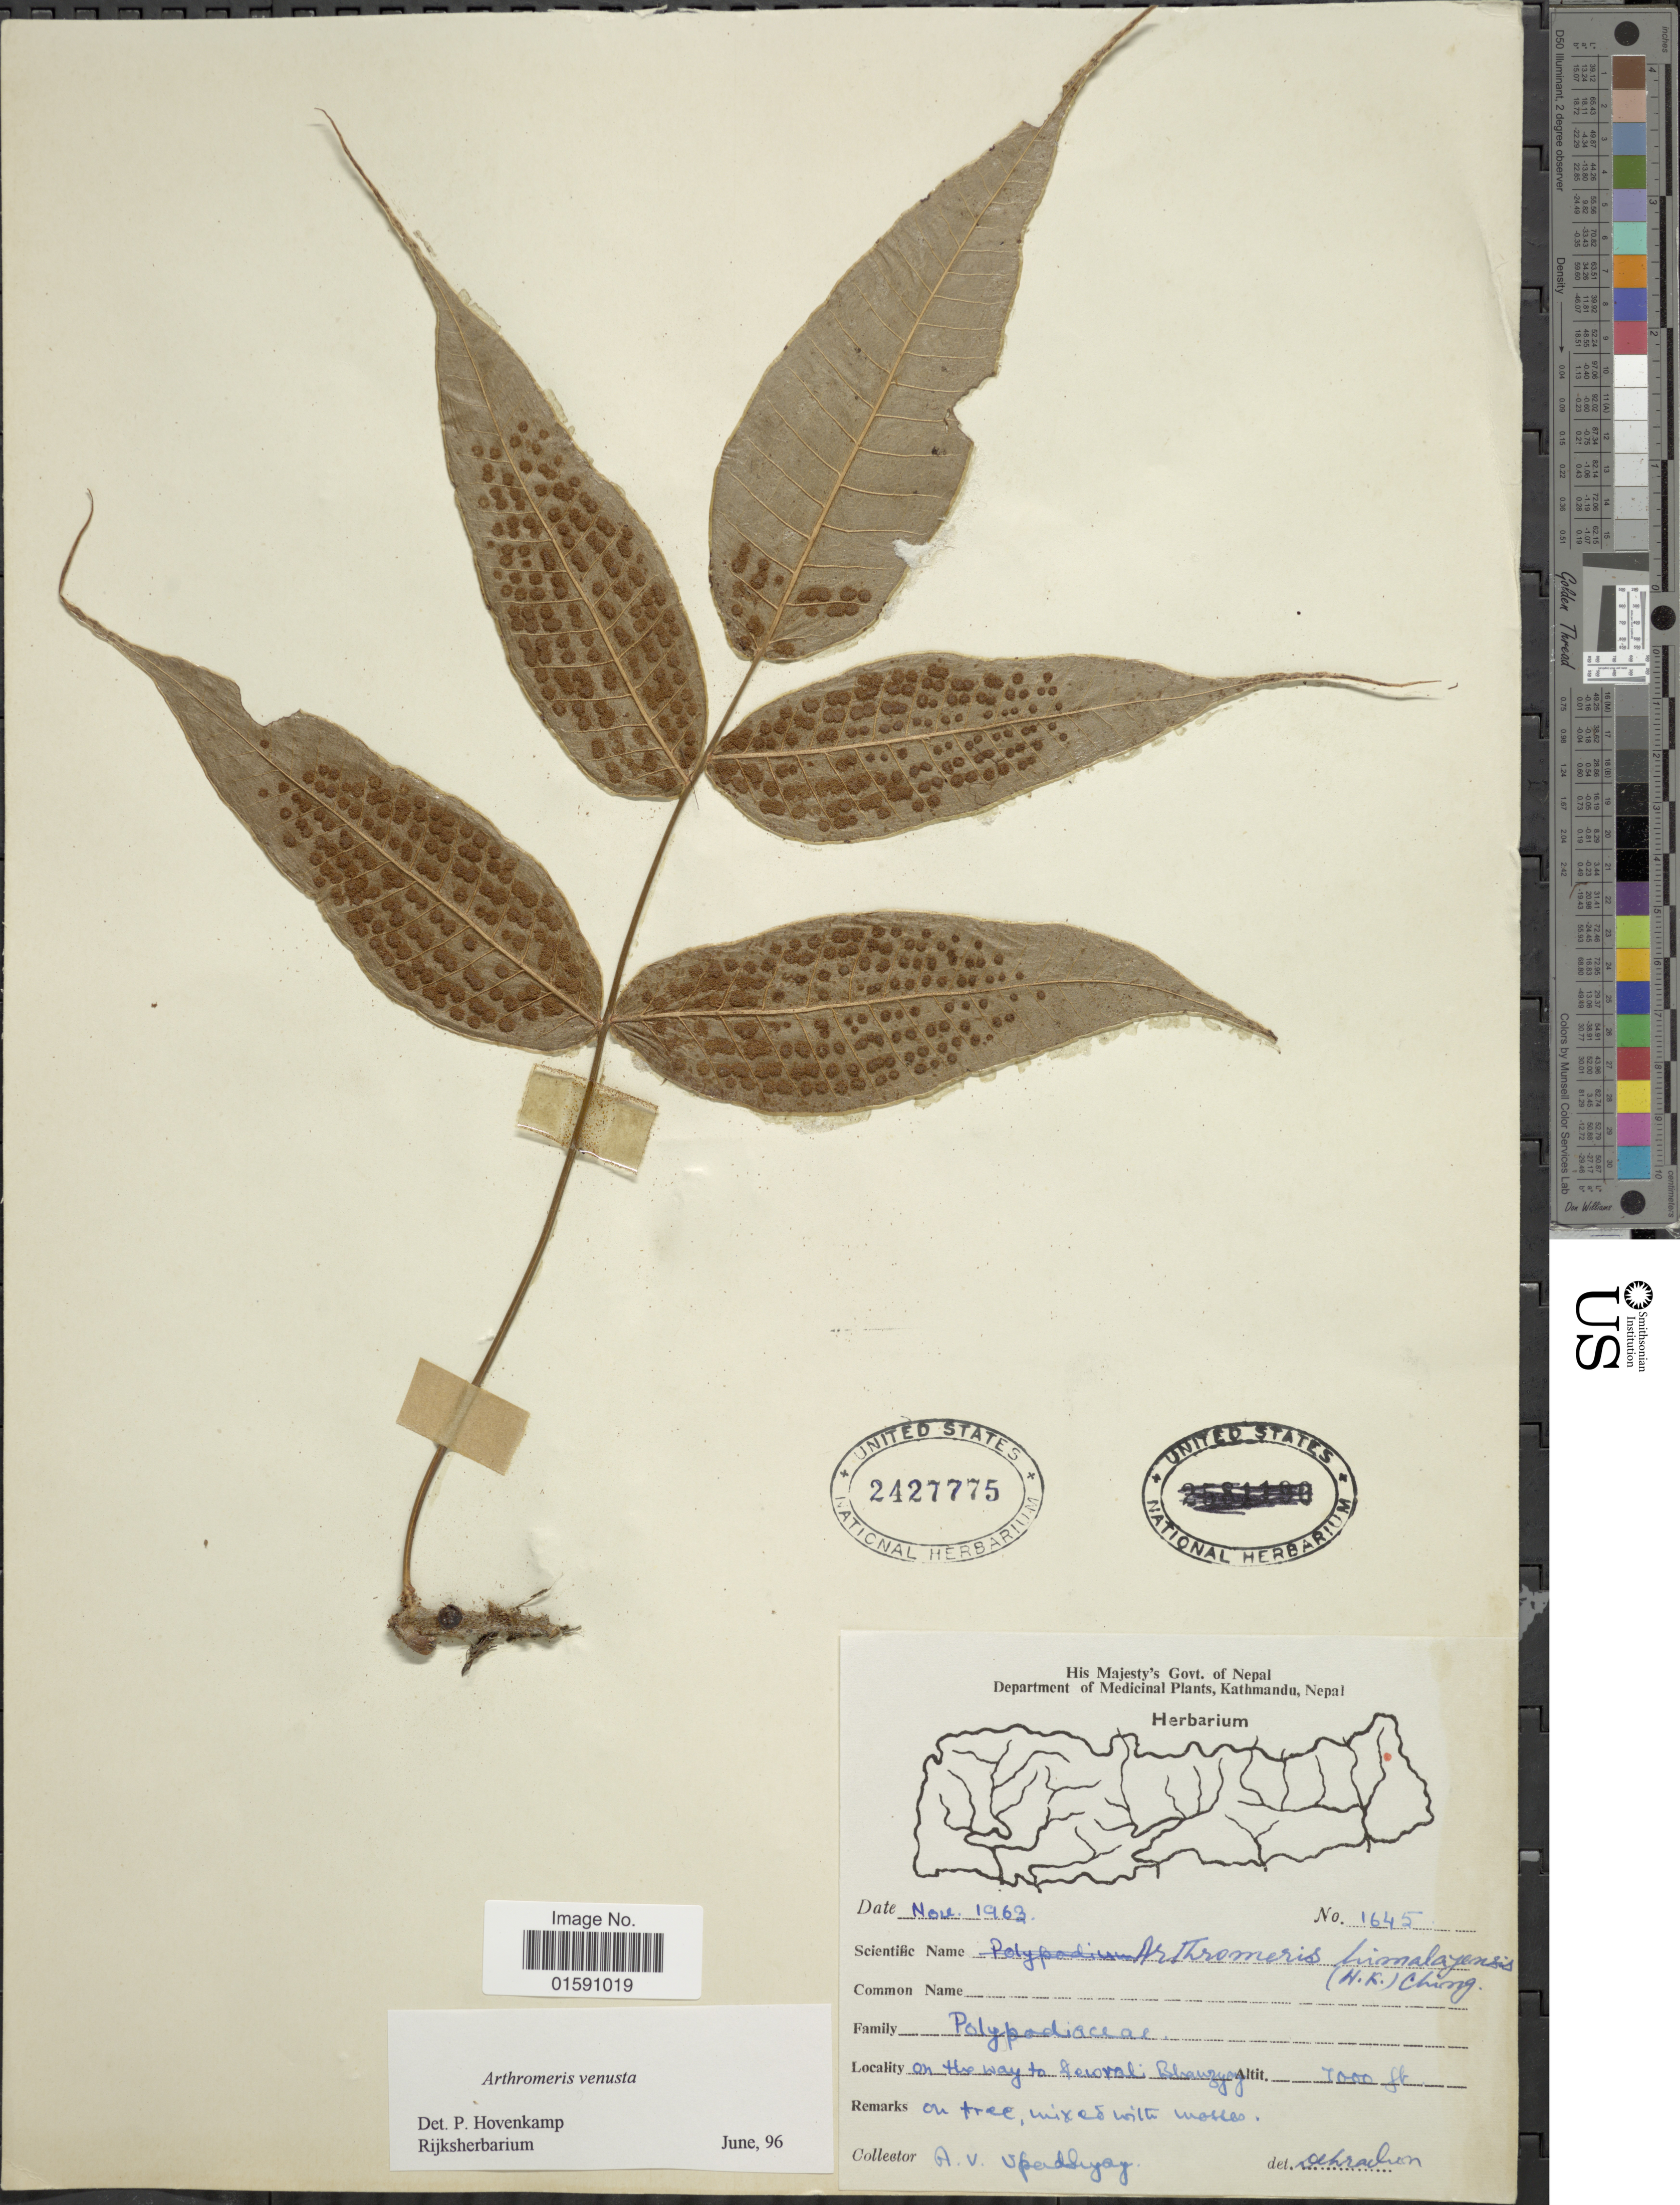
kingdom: Plantae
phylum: Tracheophyta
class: Polypodiopsida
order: Polypodiales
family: Polypodiaceae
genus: Arthromeris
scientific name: Arthromeris venusta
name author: J. Sm.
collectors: A. V. Upadhyay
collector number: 1645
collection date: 1963-11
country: Nepal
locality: On the way to Serovali Bhangay [interpreted]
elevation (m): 2134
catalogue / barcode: US 2427775